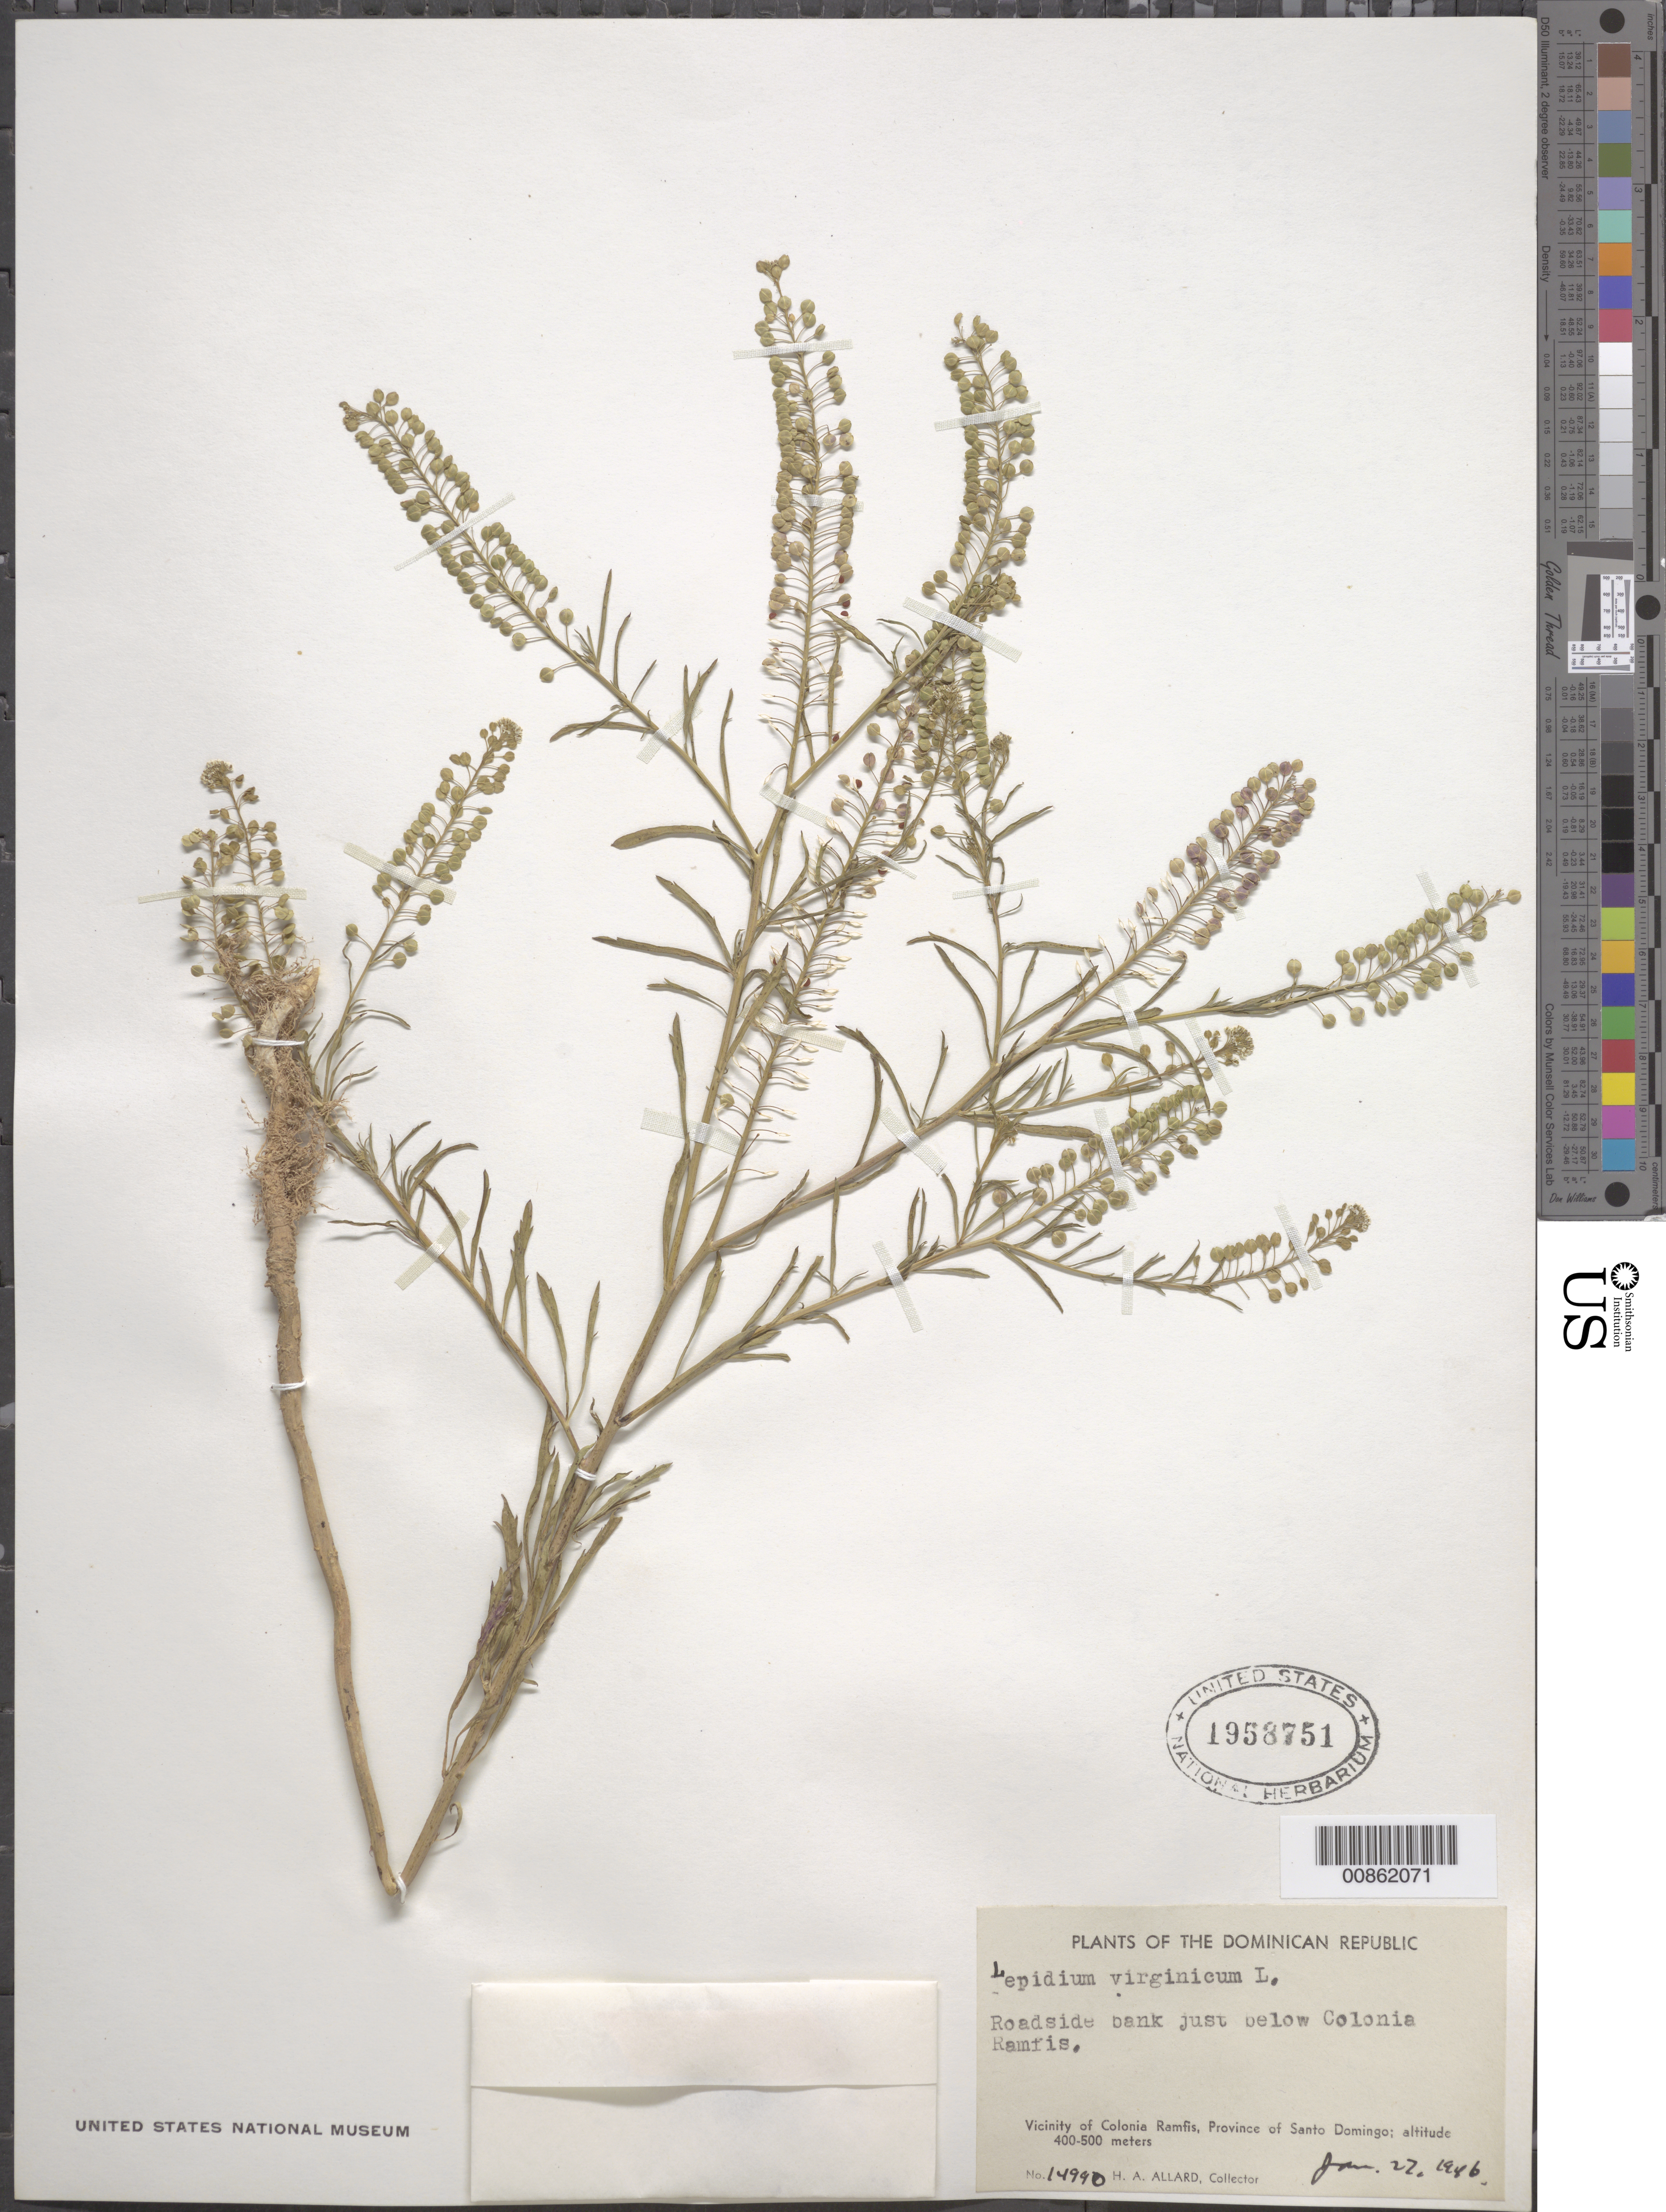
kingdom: Plantae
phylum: Tracheophyta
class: Magnoliopsida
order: Brassicales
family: Brassicaceae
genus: Lepidium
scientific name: Lepidium virginicum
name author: L.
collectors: H. A. Allard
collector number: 14990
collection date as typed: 27 Jan 1946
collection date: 1946-01-27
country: Dominican Republic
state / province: Distrito Nacional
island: Hispaniola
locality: Roadside bank just below Colonia Ramfis, Province of Santo Domingo (obsolete).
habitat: Roadside bank.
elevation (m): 400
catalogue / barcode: US 1958751